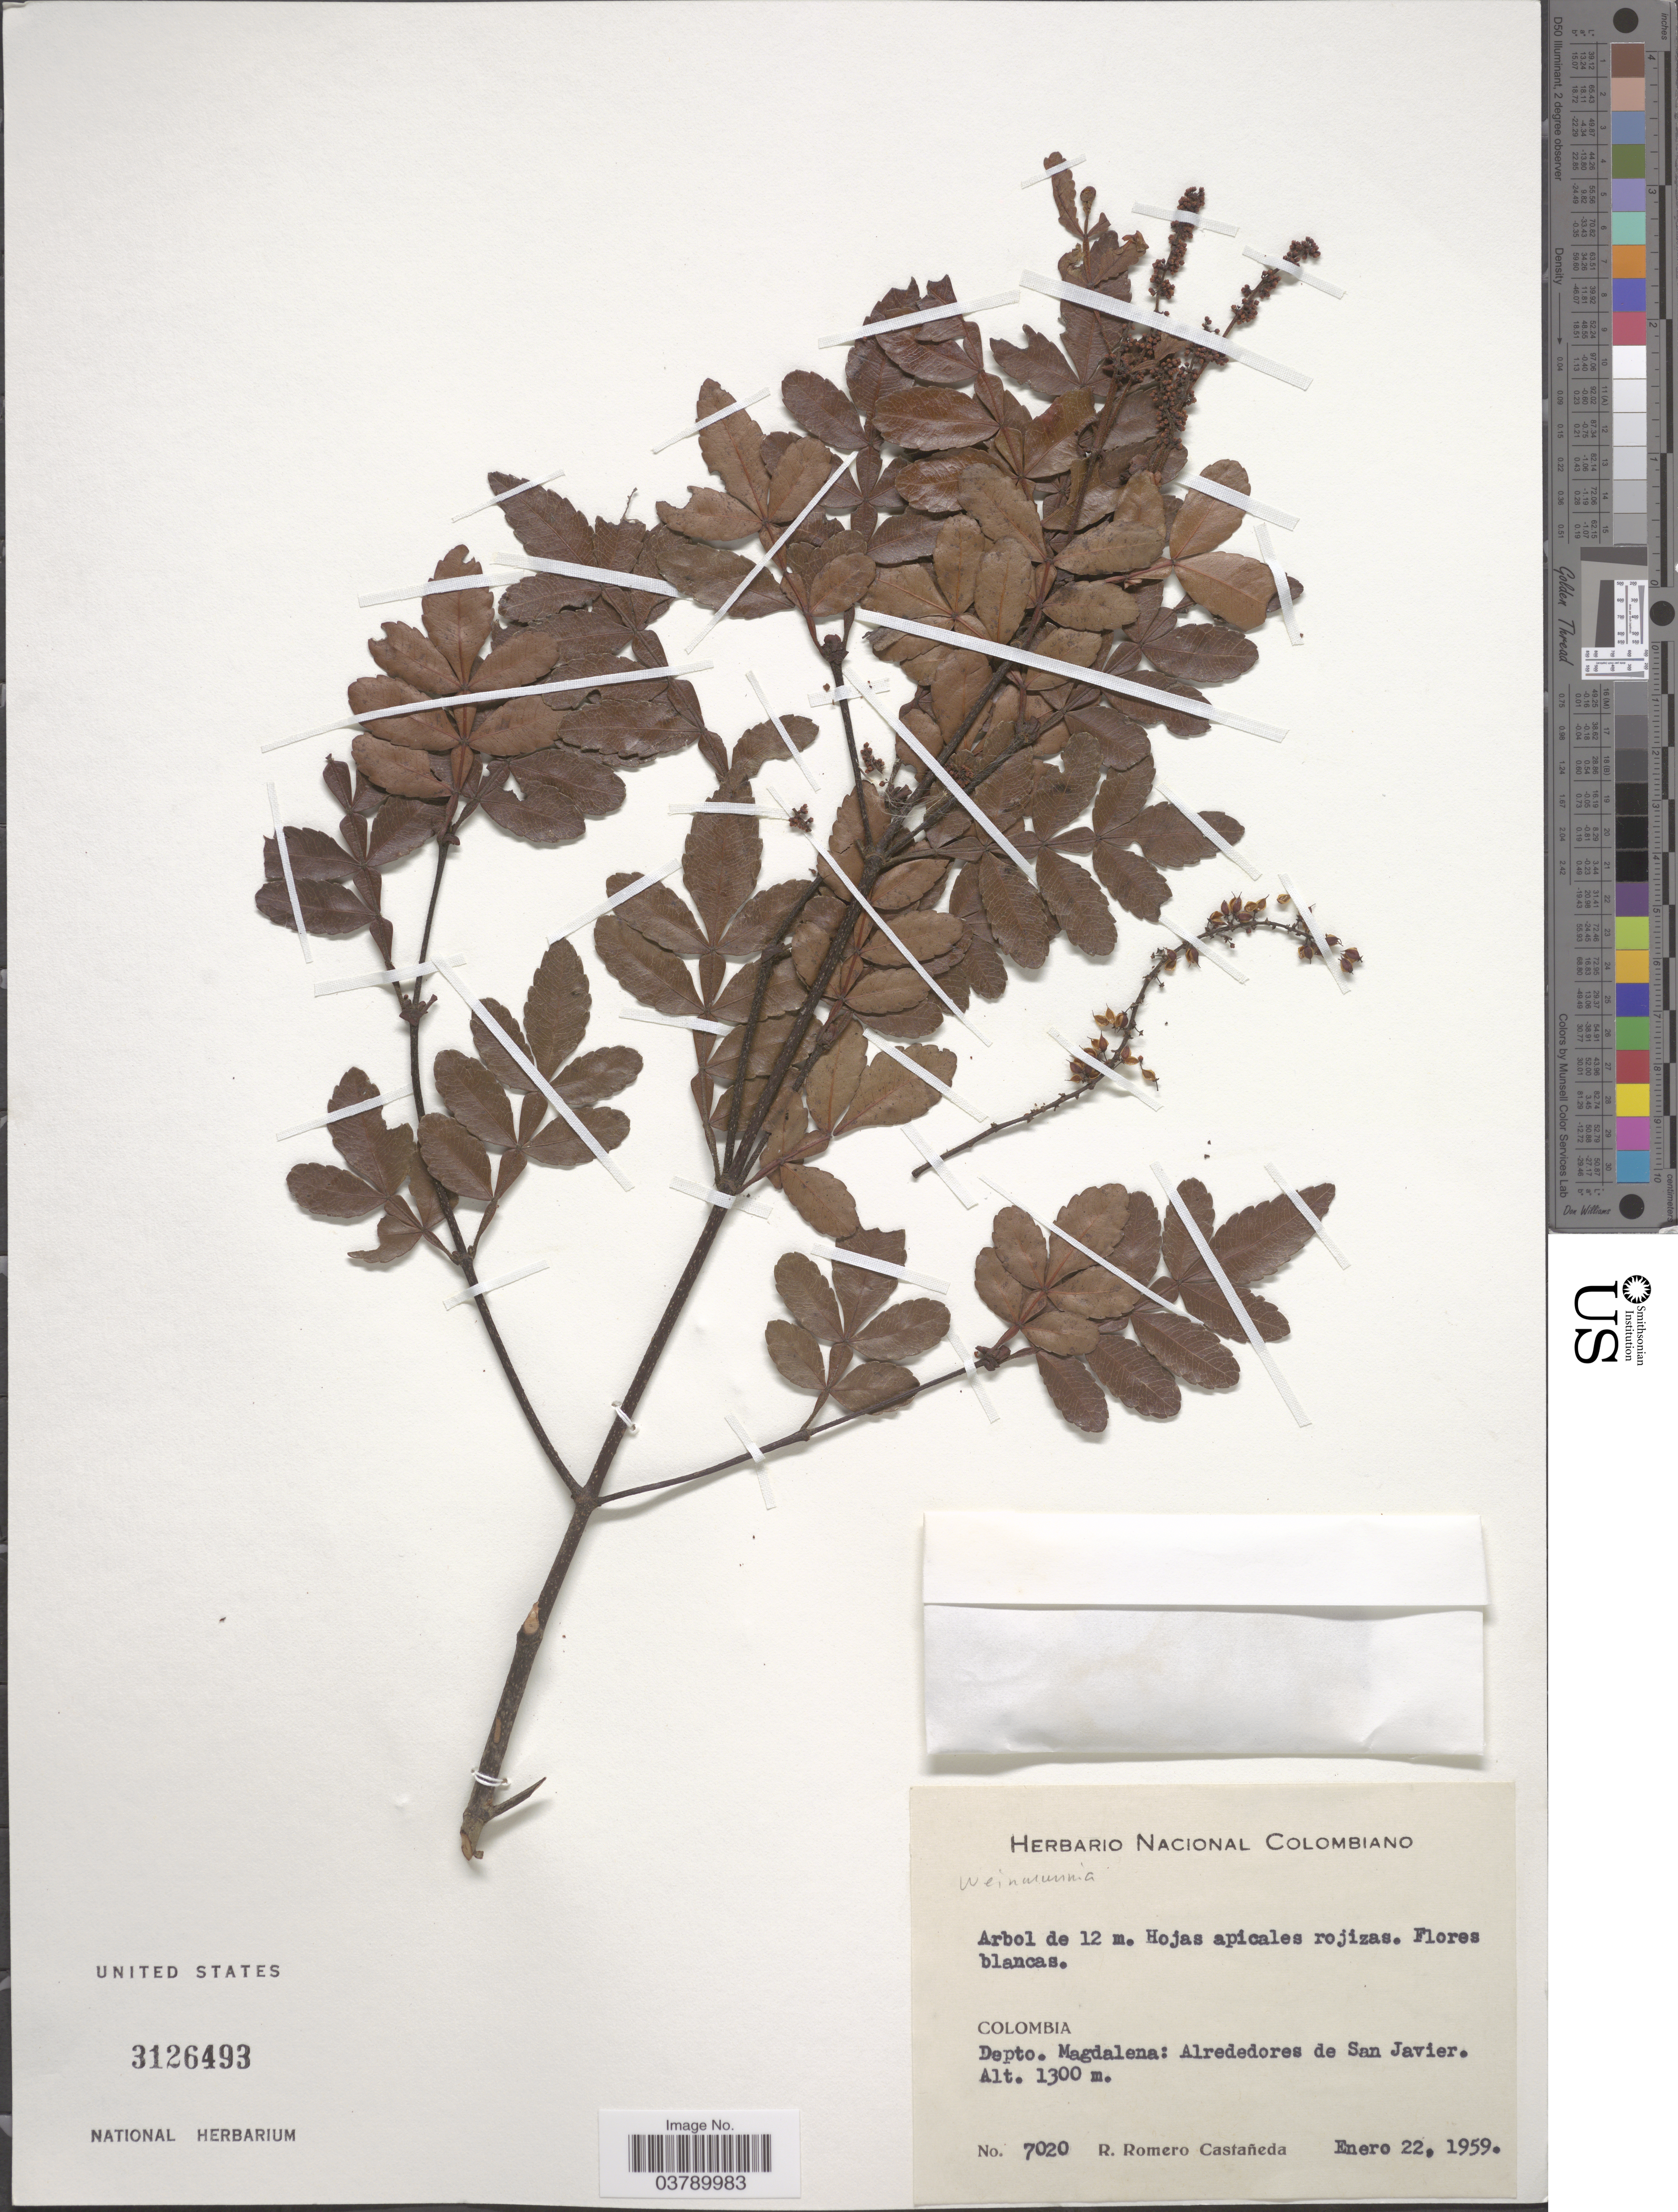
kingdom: Plantae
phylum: Tracheophyta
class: Magnoliopsida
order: Oxalidales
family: Cunoniaceae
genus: Weinmannia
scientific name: Weinmannia sp.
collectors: R. Romero Castañeda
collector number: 7020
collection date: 1959-01-22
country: Colombia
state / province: Magdalena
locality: Depto. Magdalena: Alrededores de San Javier.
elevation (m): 1300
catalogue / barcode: US 3126493